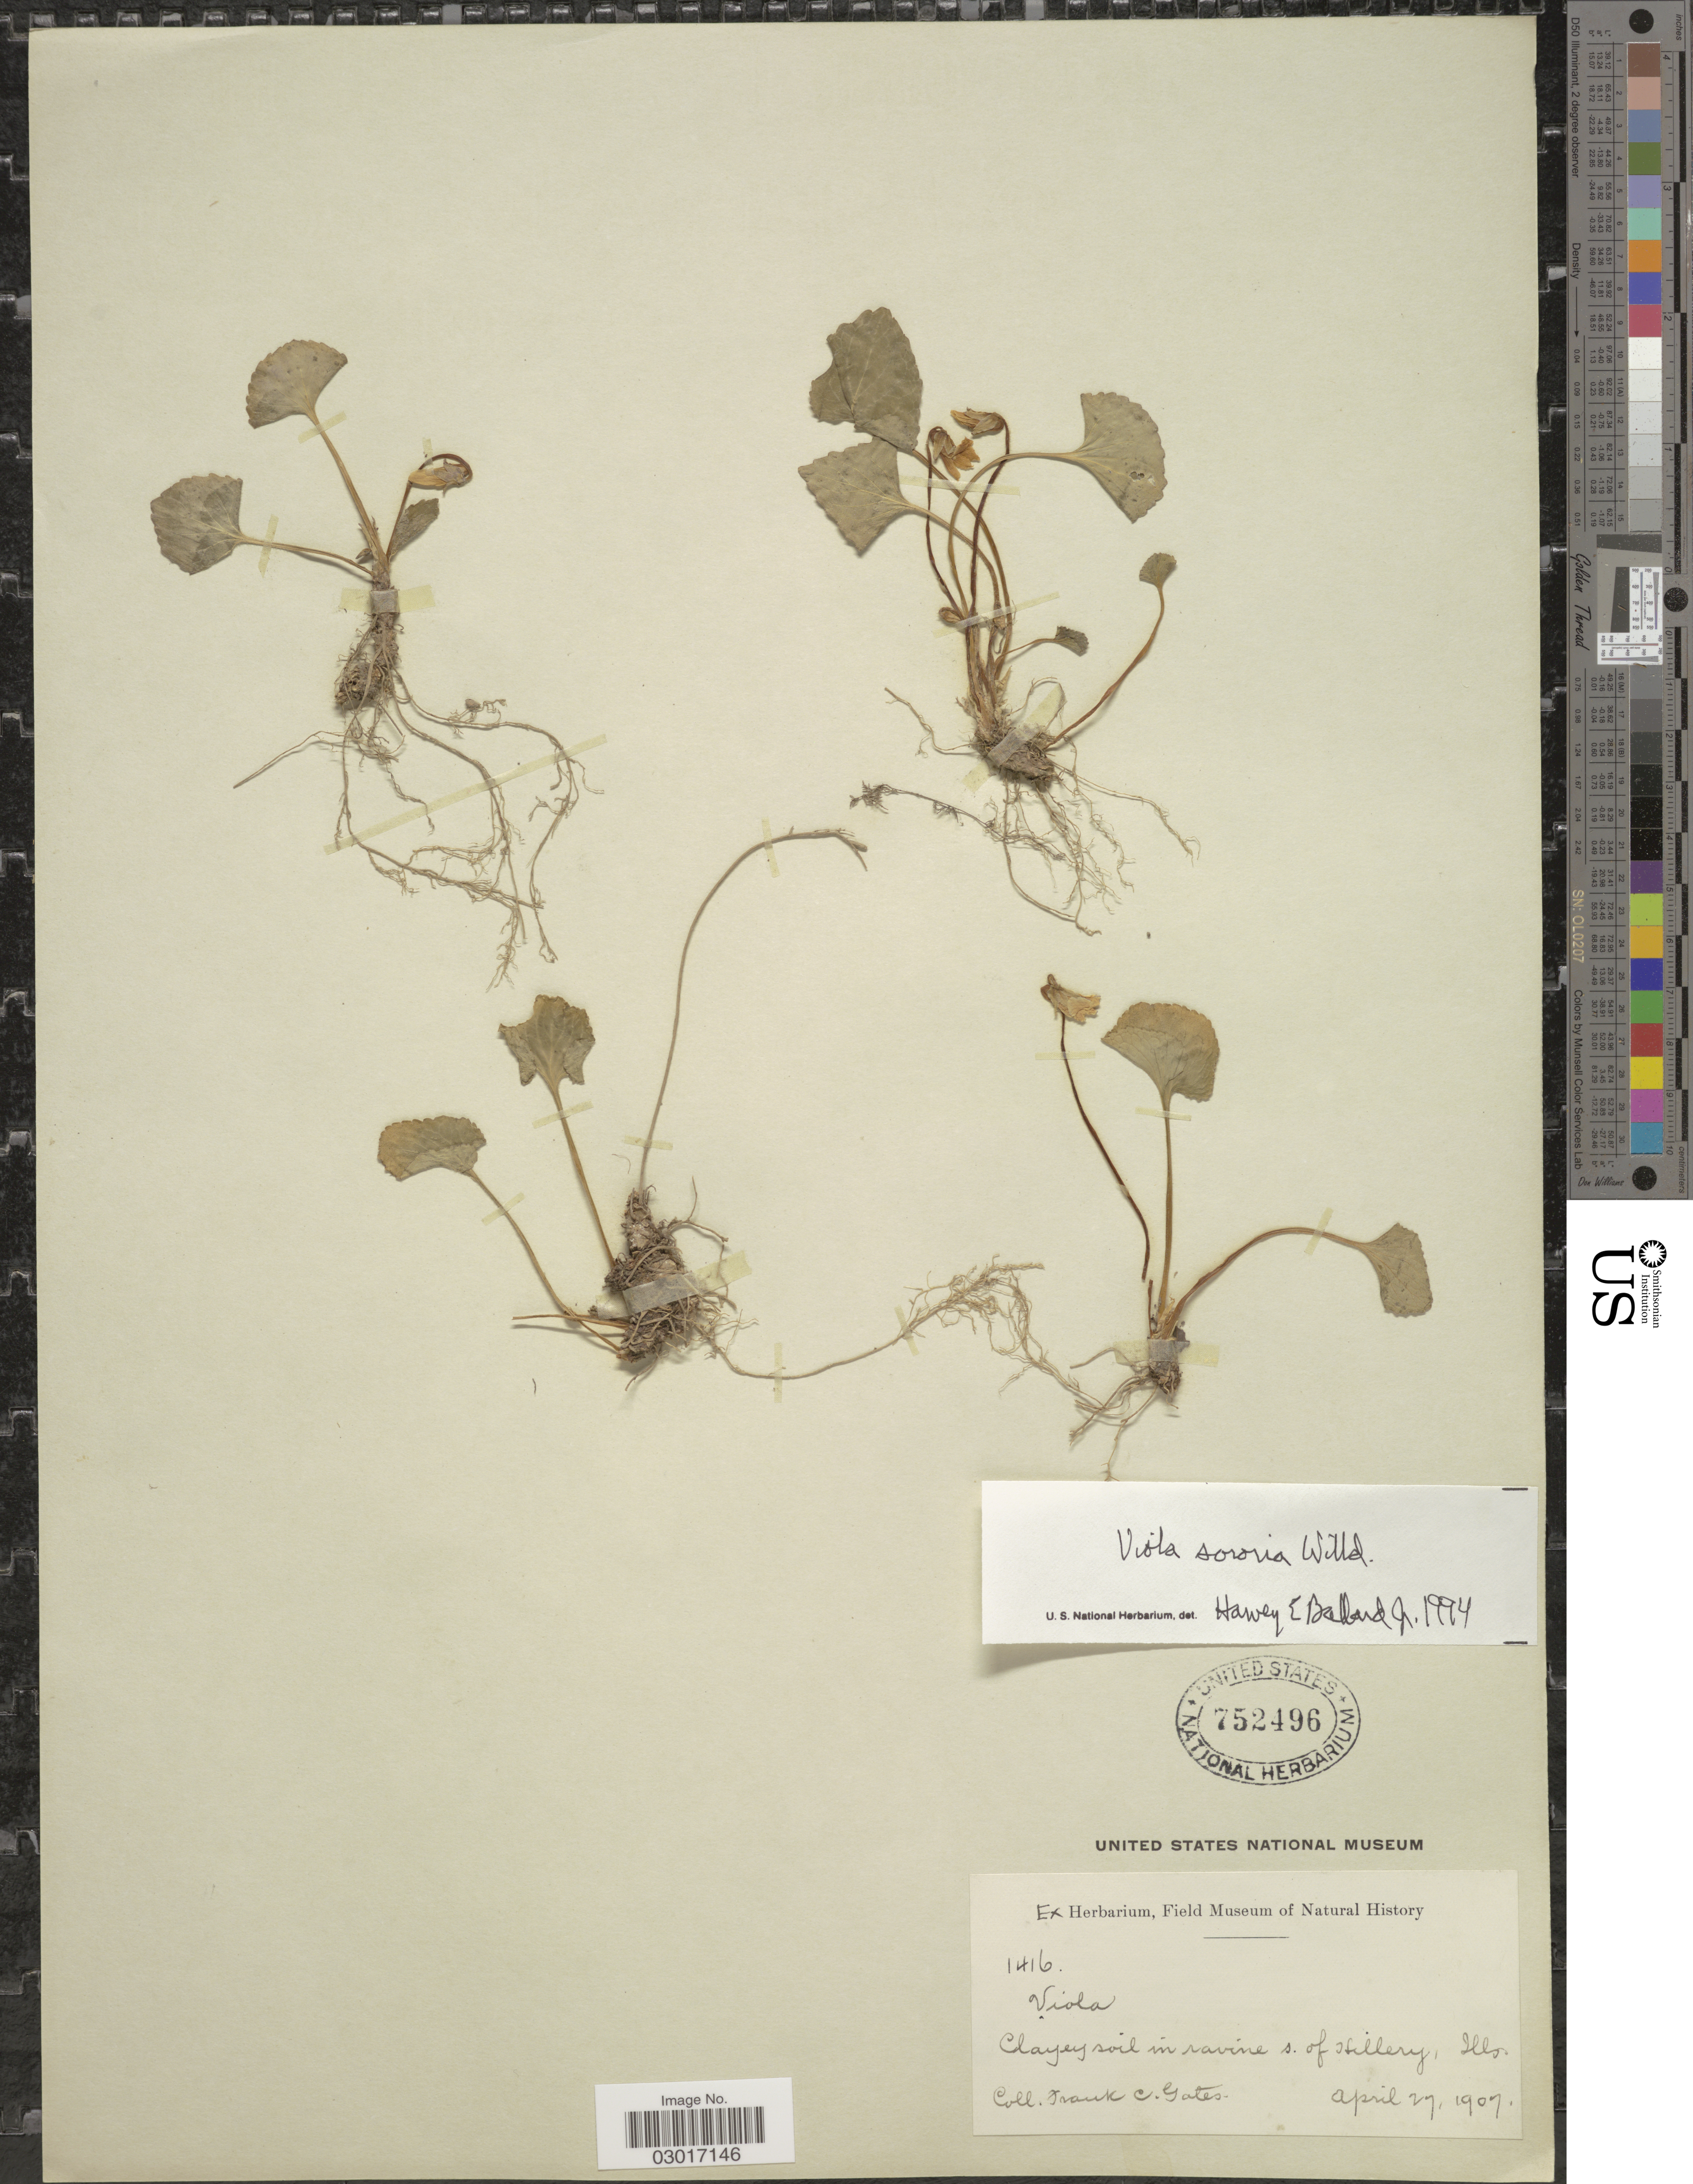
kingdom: Plantae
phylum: Tracheophyta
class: Magnoliopsida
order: Malpighiales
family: Violaceae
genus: Viola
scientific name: Viola sororia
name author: Willd.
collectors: F. C. Gates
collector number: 1416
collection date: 1907-04-27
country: United States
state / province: Illinois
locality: Clayey soil in ravine s. of Hillery, Ills.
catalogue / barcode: US 752496